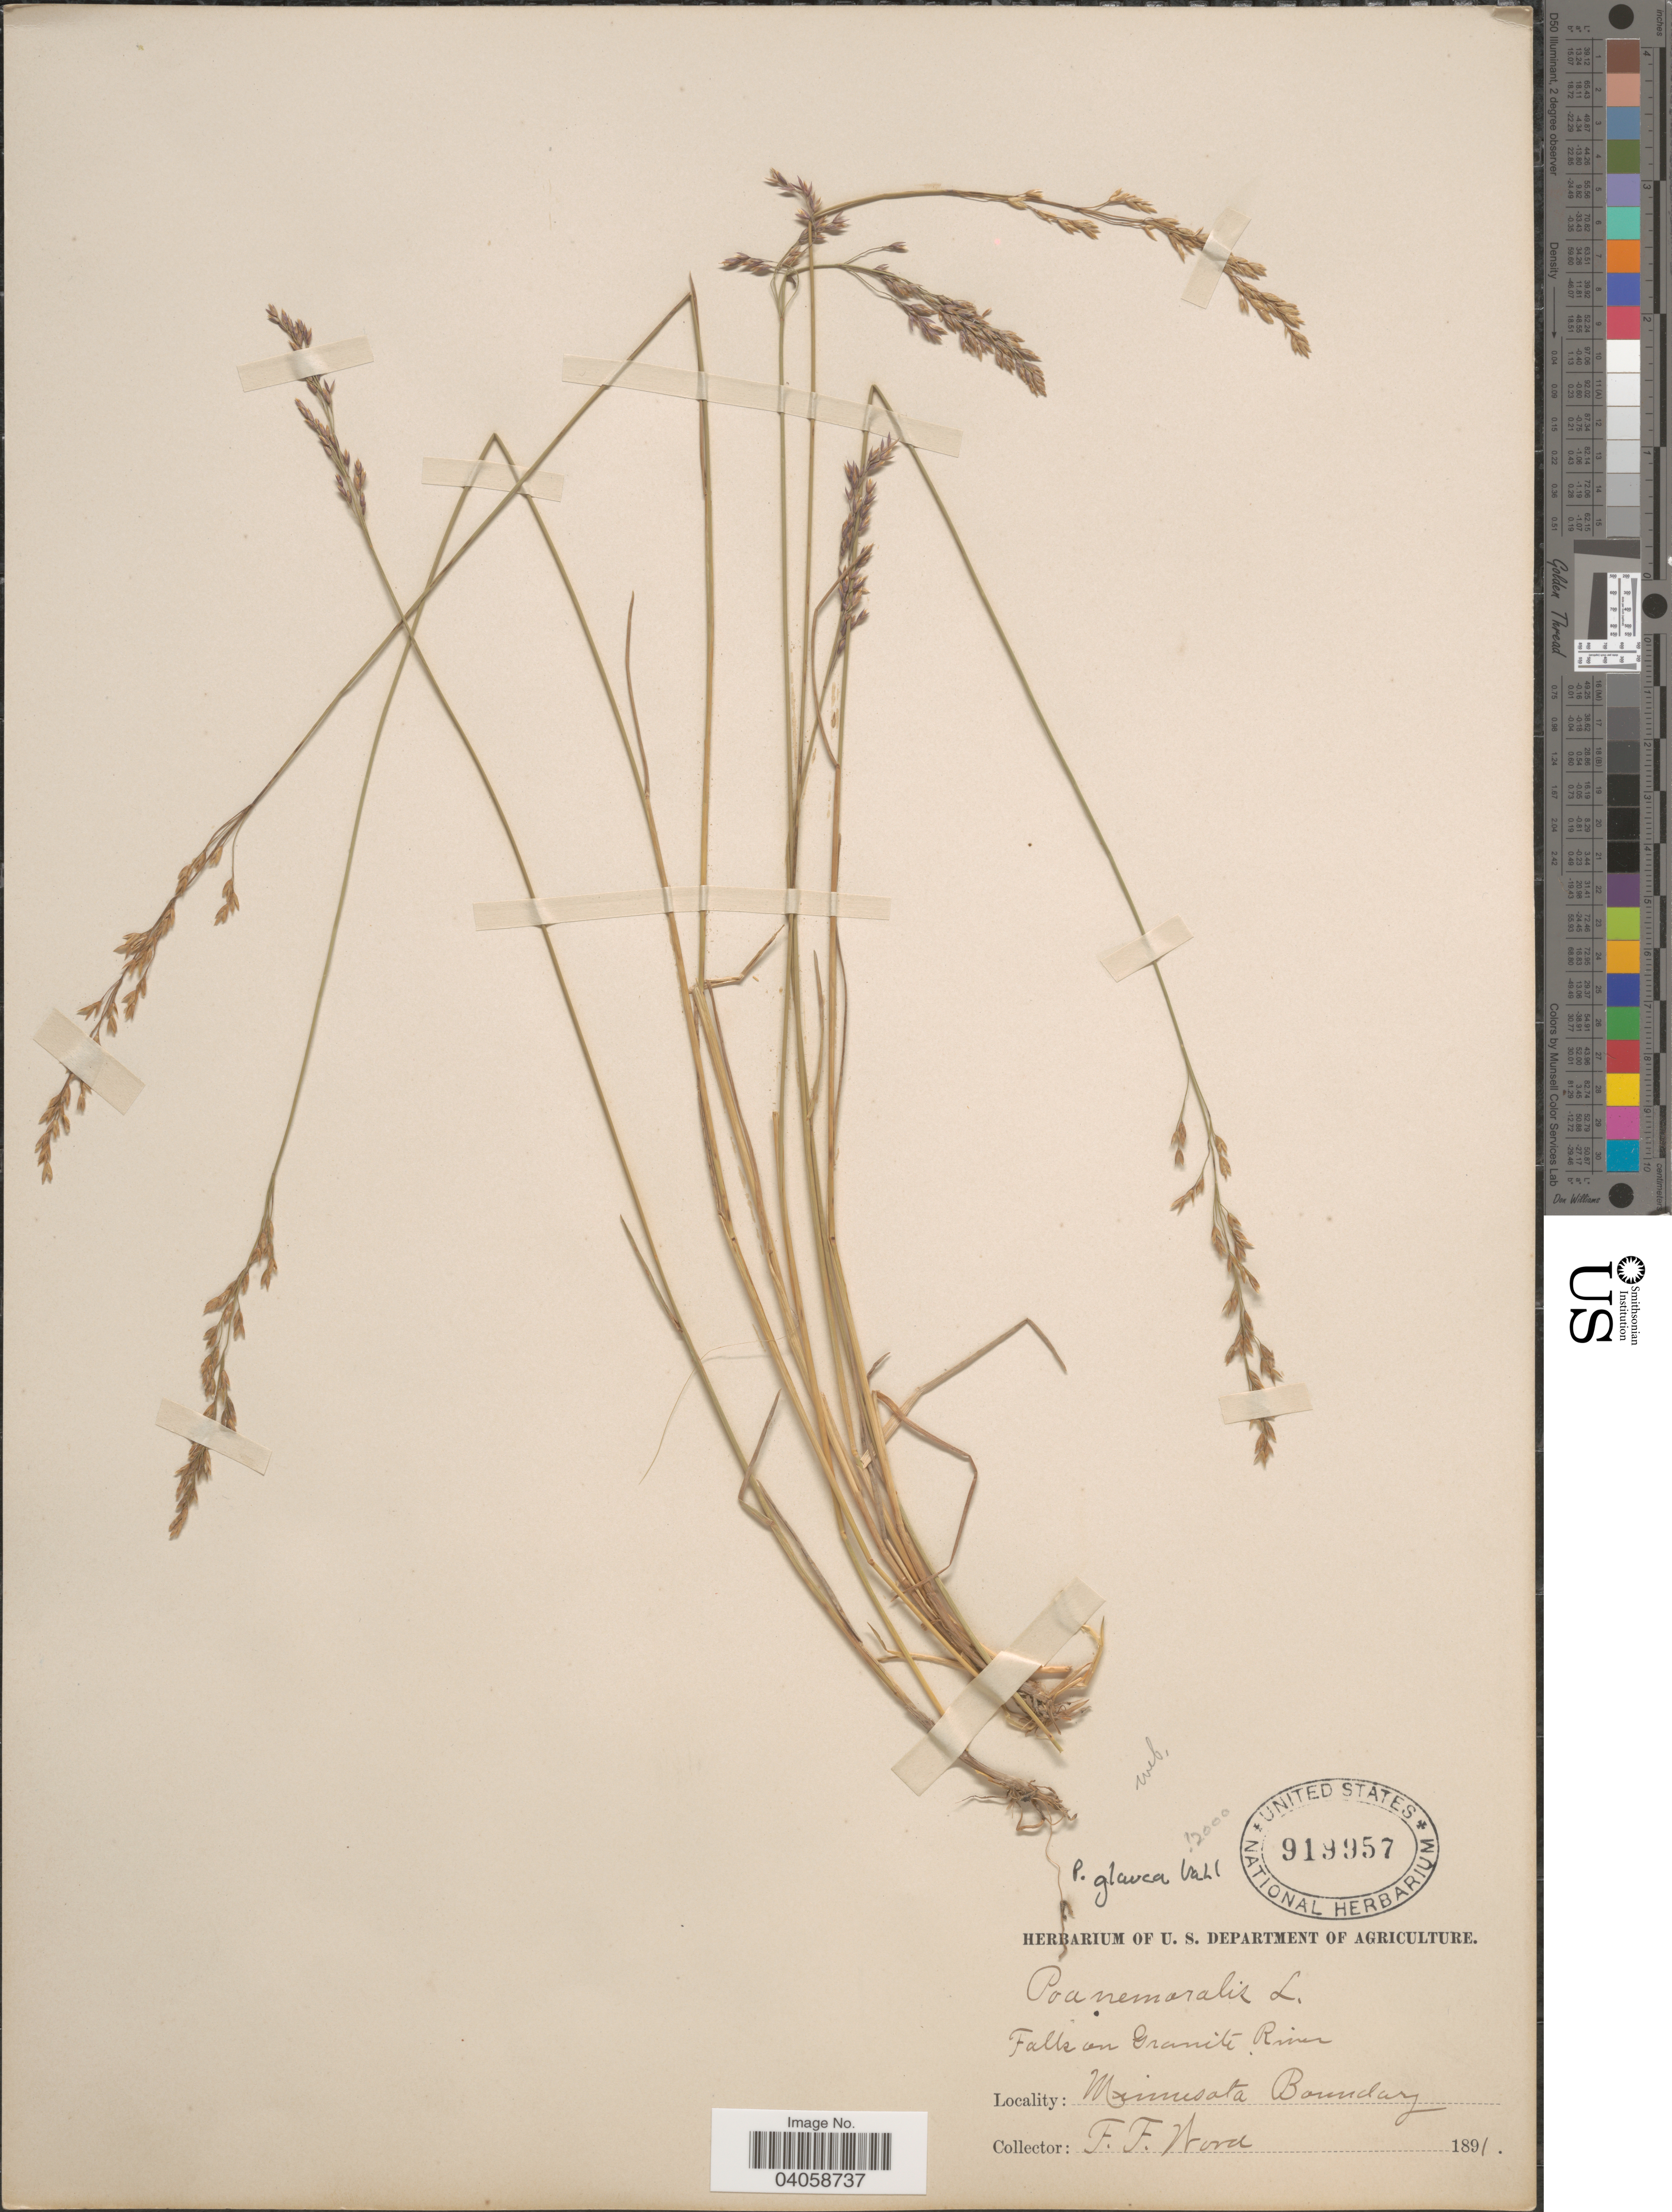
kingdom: Plantae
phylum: Tracheophyta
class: Liliopsida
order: Poales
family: Poaceae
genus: Poa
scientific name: Poa glauca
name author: Vahl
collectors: F. Wood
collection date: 1891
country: United States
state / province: Minnesota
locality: Minnesota Boundary.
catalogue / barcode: US 919957